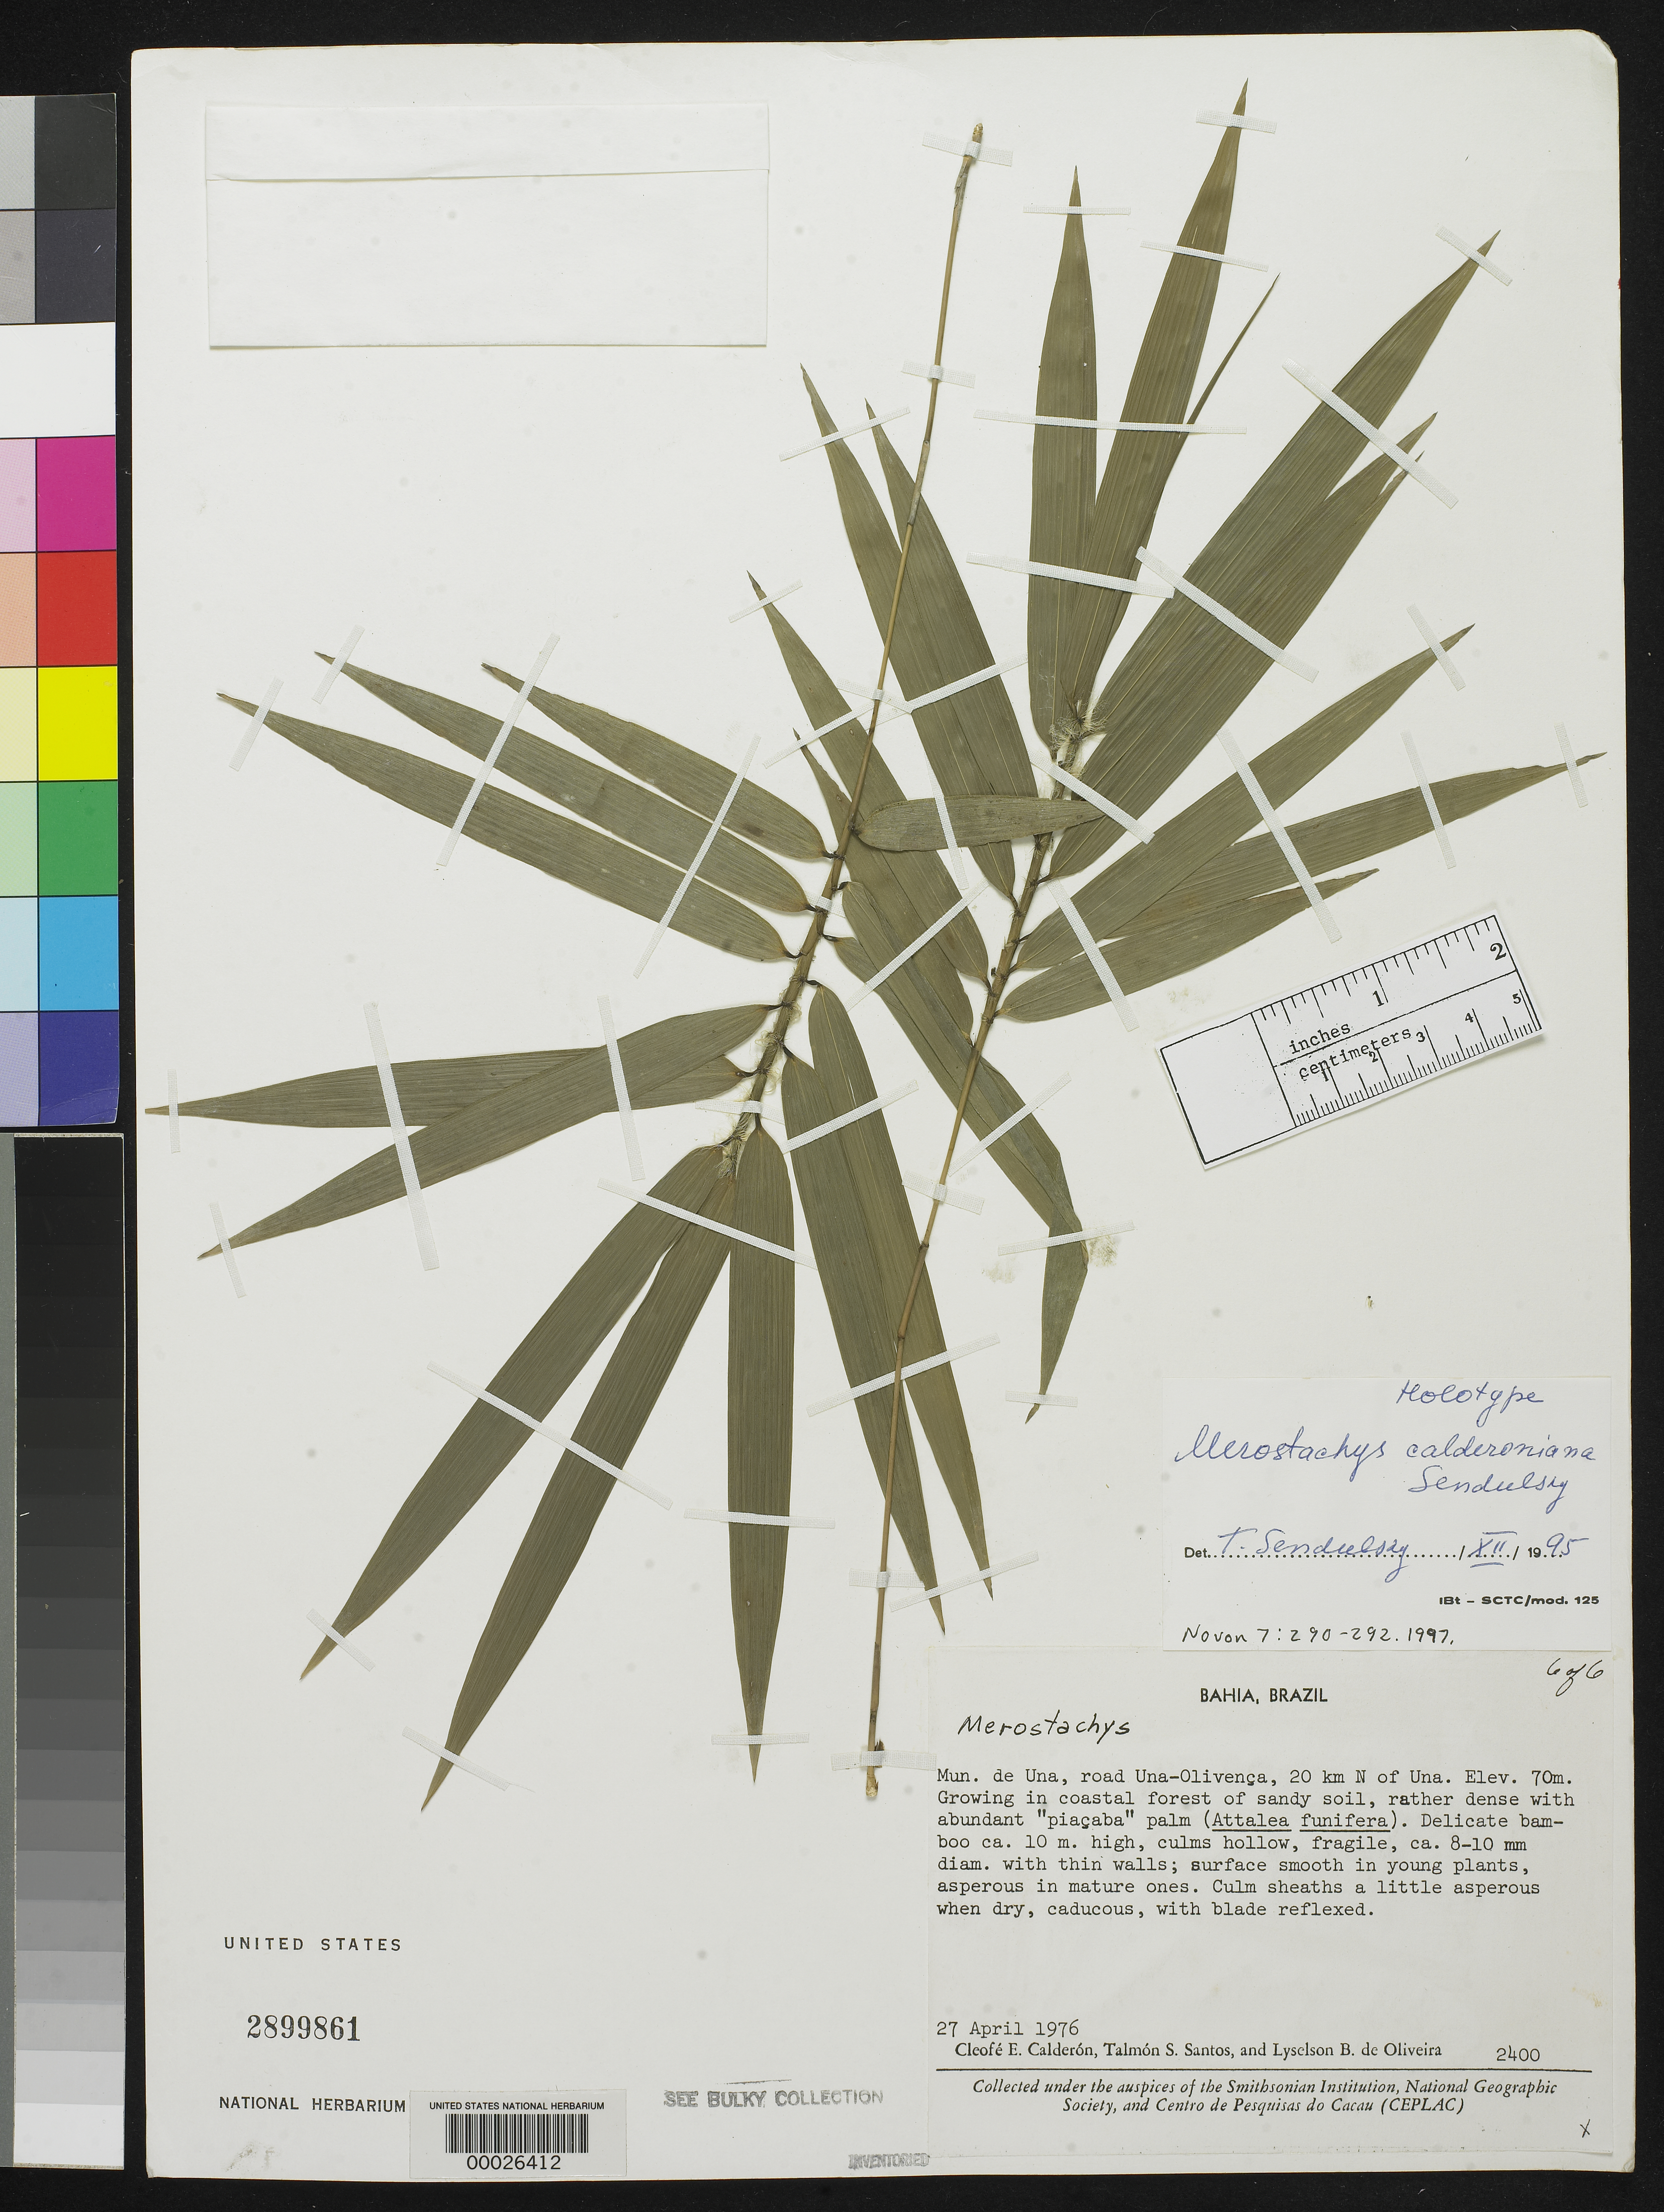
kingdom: Plantae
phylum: Tracheophyta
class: Liliopsida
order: Poales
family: Poaceae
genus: Merostachys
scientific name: Merostachys calderoniana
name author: Send.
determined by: Sendulsky, T.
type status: Holotype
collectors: C. E. Calderón, T. S. Santos & L. B. de Oliveira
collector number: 2400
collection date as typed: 27 Apr 1976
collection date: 1976-04-27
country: Brazil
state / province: Bahia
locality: Mun. de Una, road Una-Olivença, 20 km N of Una.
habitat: Growing in coastal forest of sandy soil.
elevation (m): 70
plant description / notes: Additional material in bulky collection.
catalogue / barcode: US 2899861